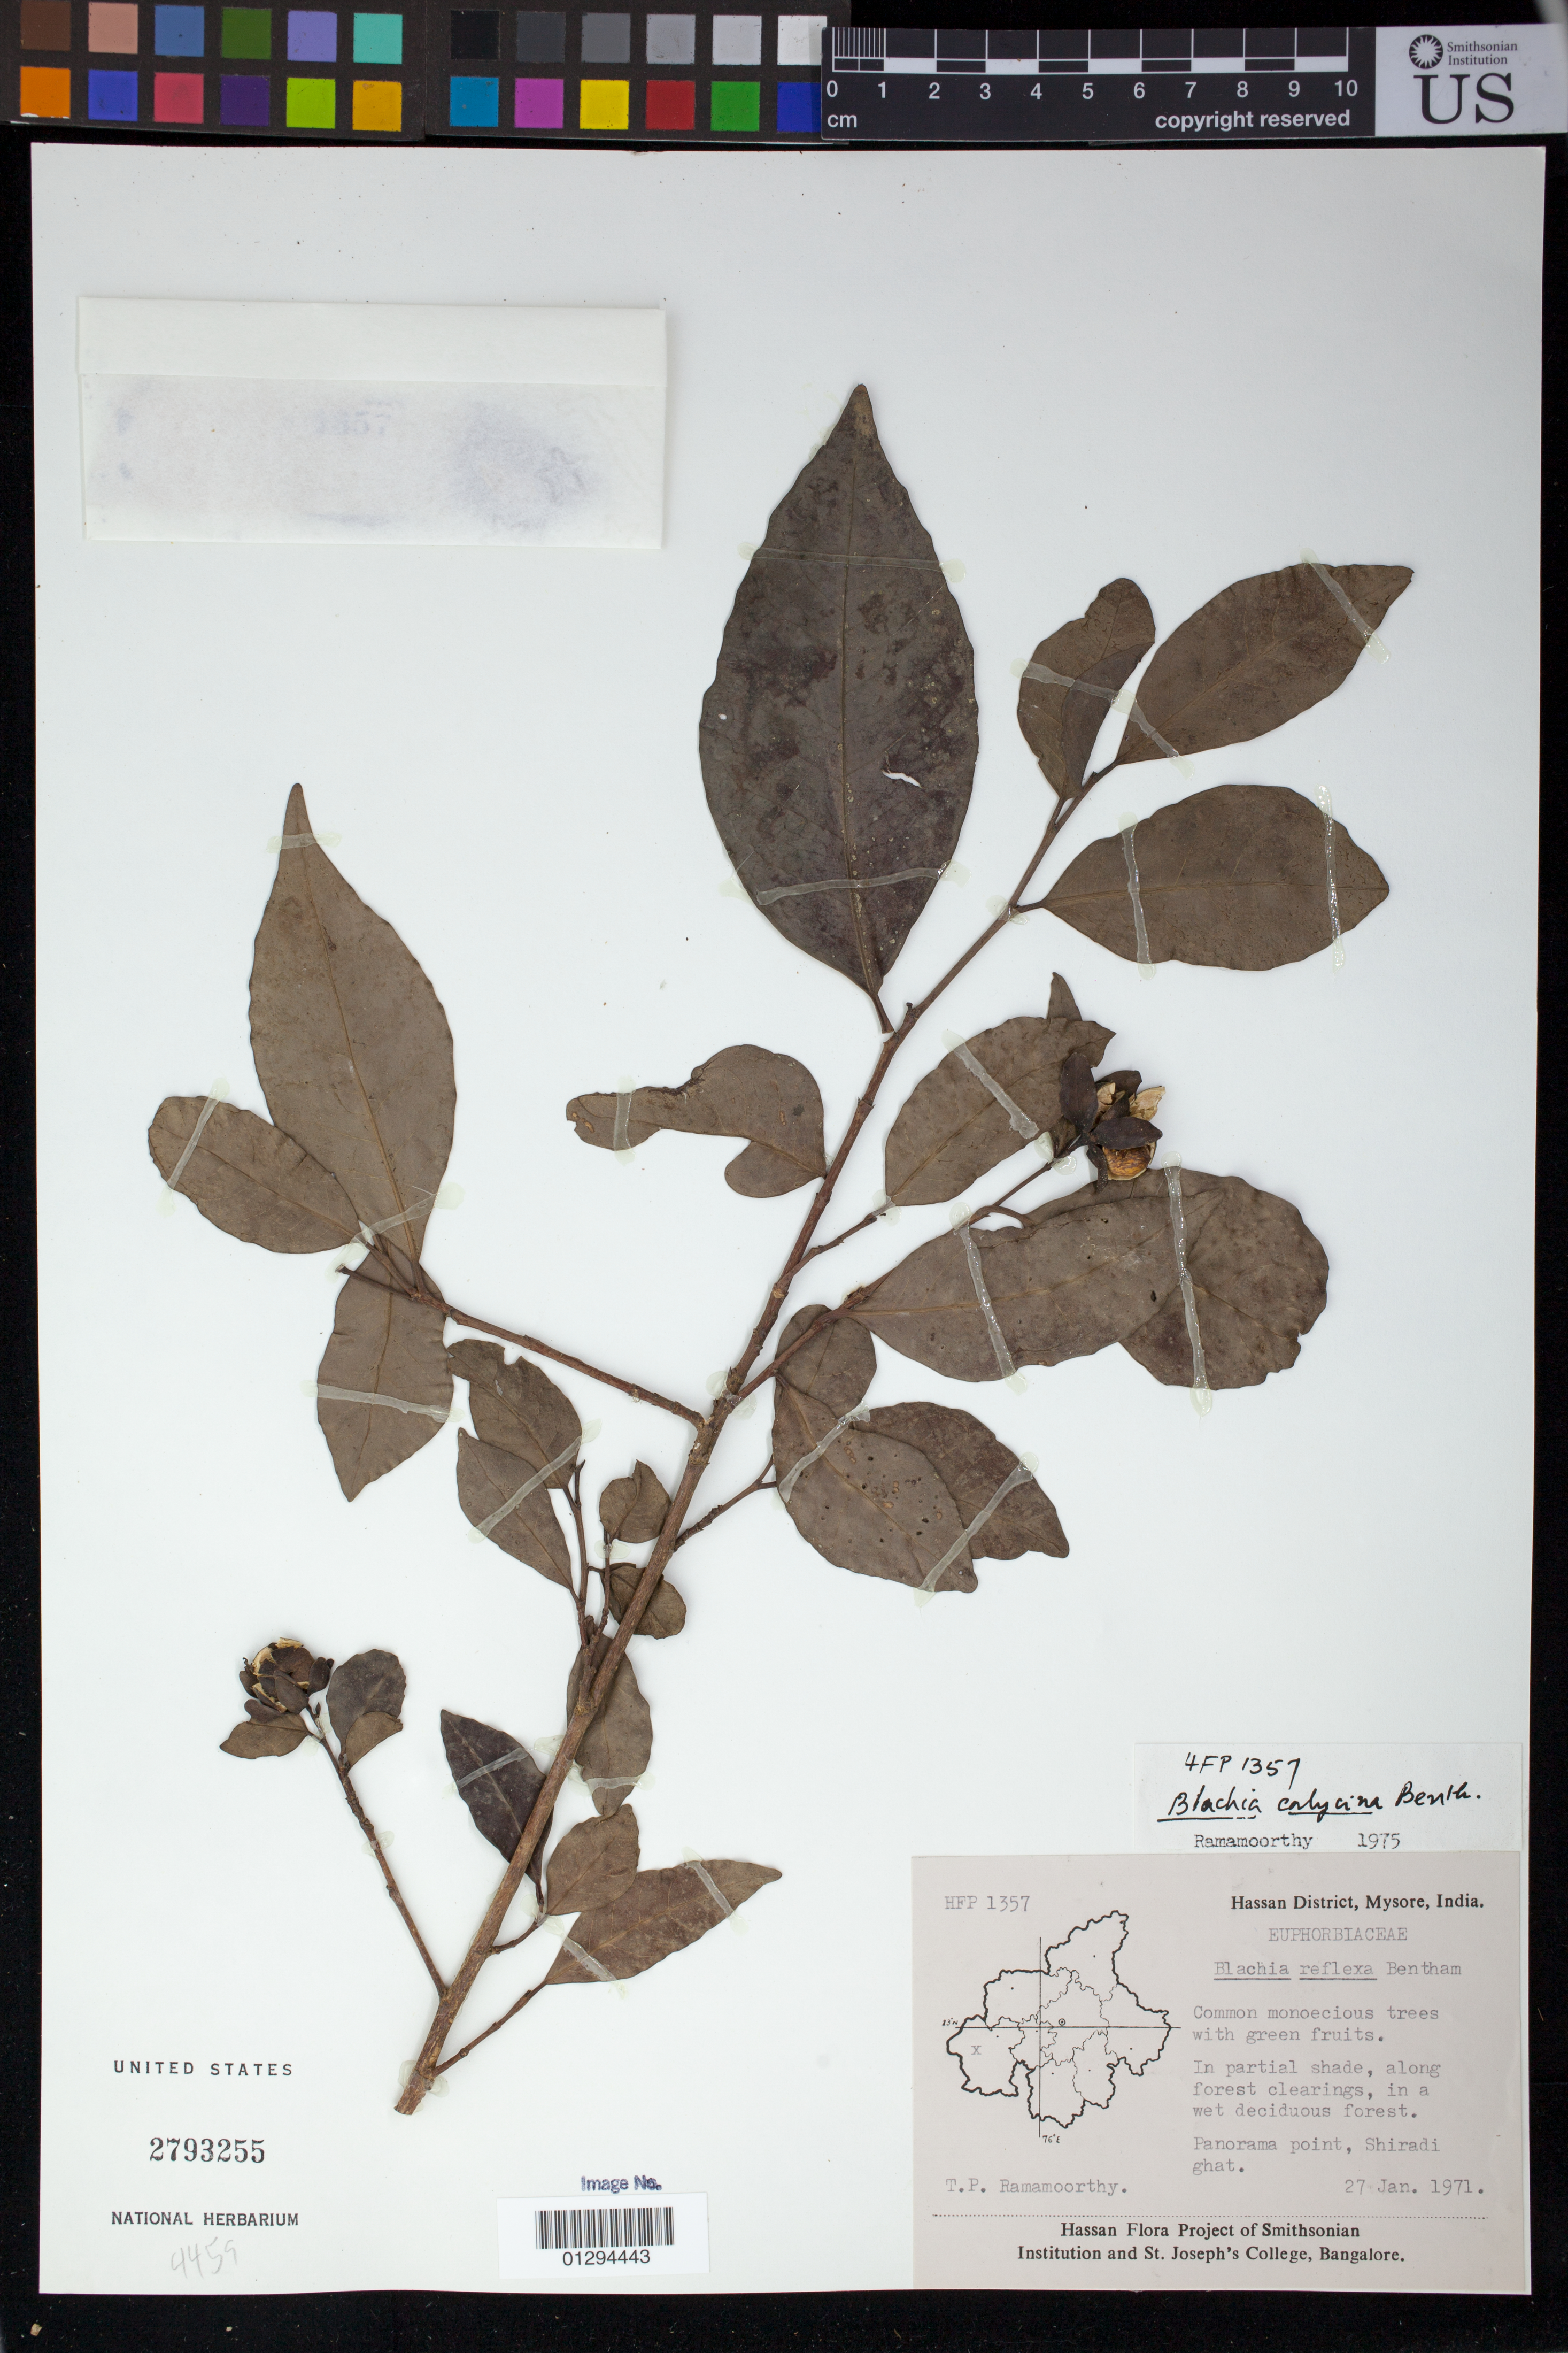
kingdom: Plantae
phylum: Tracheophyta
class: Magnoliopsida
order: Malpighiales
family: Euphorbiaceae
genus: Blachia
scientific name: Blachia calycina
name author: Benth.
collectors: T. P. Ramamoorthy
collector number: HFP 1357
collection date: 1971-01-27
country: India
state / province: Karnataka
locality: Hassan District, Mysore,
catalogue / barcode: US 2793255